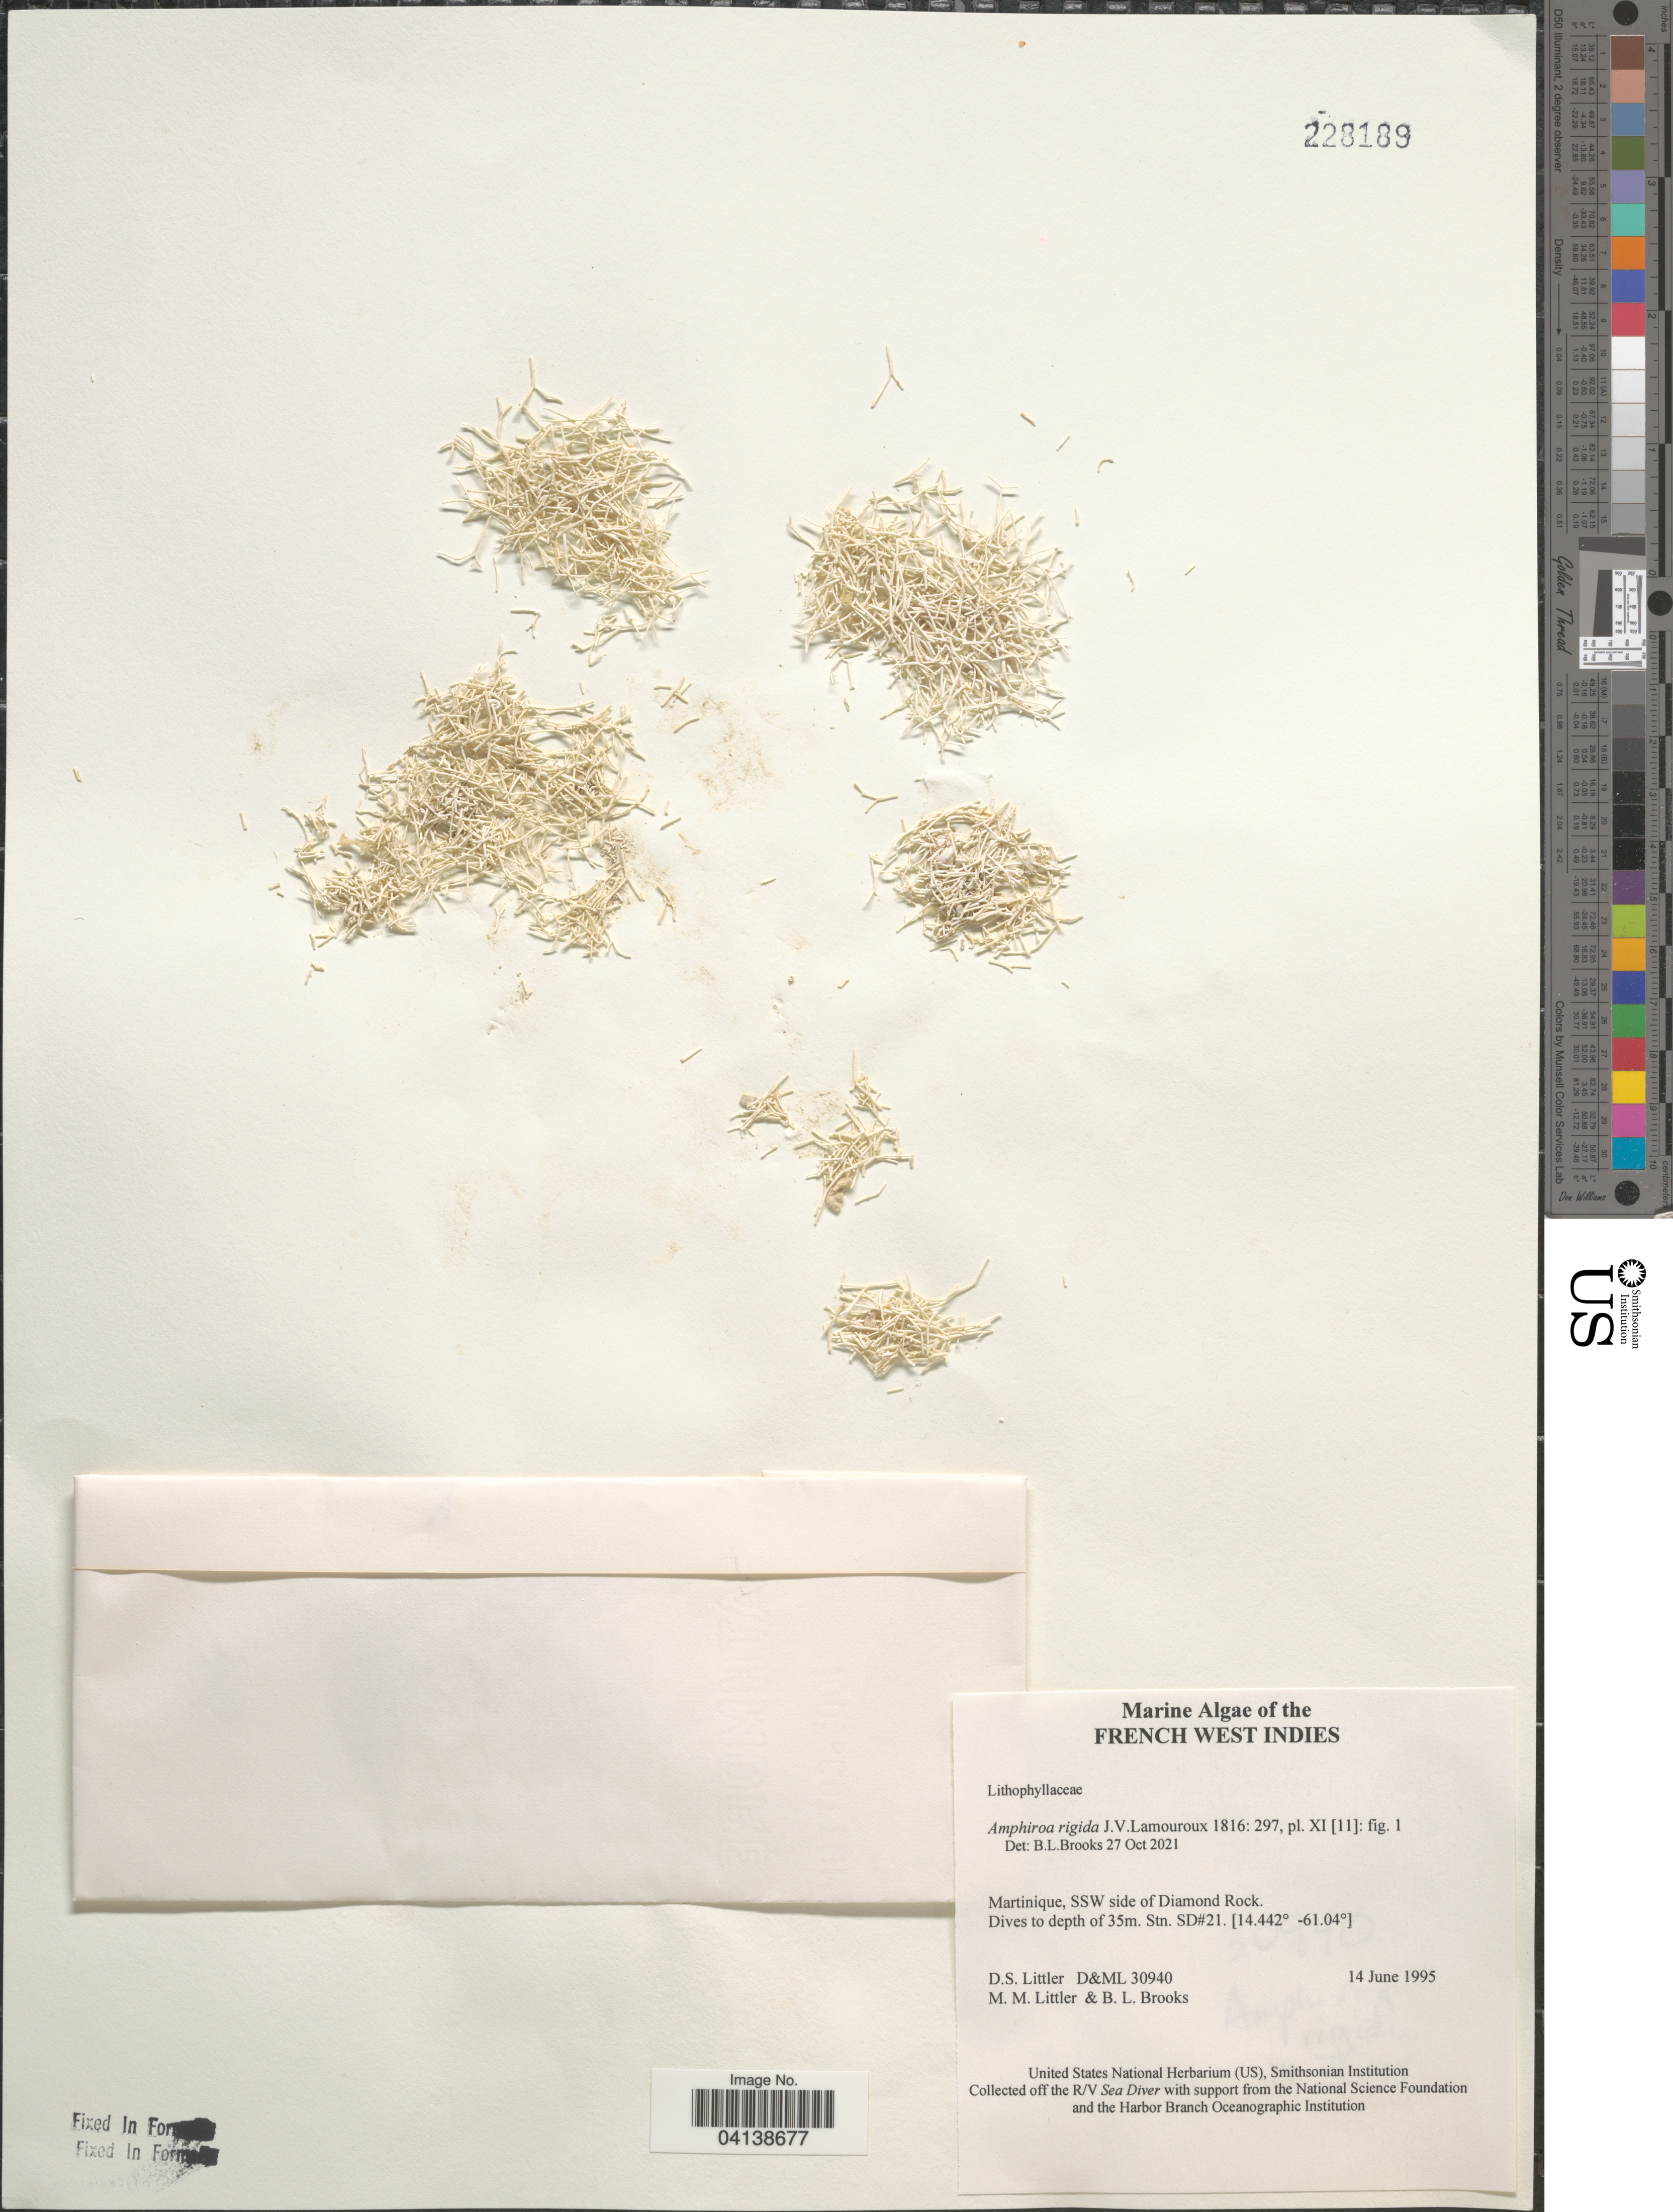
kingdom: Plantae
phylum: Rhodophyta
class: Florideophyceae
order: Corallinales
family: Lithophyllaceae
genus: Amphiroa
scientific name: Amphiroa rigida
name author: W.R. Taylor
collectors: D. S. Littler & B. Brooks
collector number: D&ML30940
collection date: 1995-06-14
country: Martinique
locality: French West Indies. SSW side of Diamond Rock. Stn. SD#21.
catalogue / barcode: US 228189